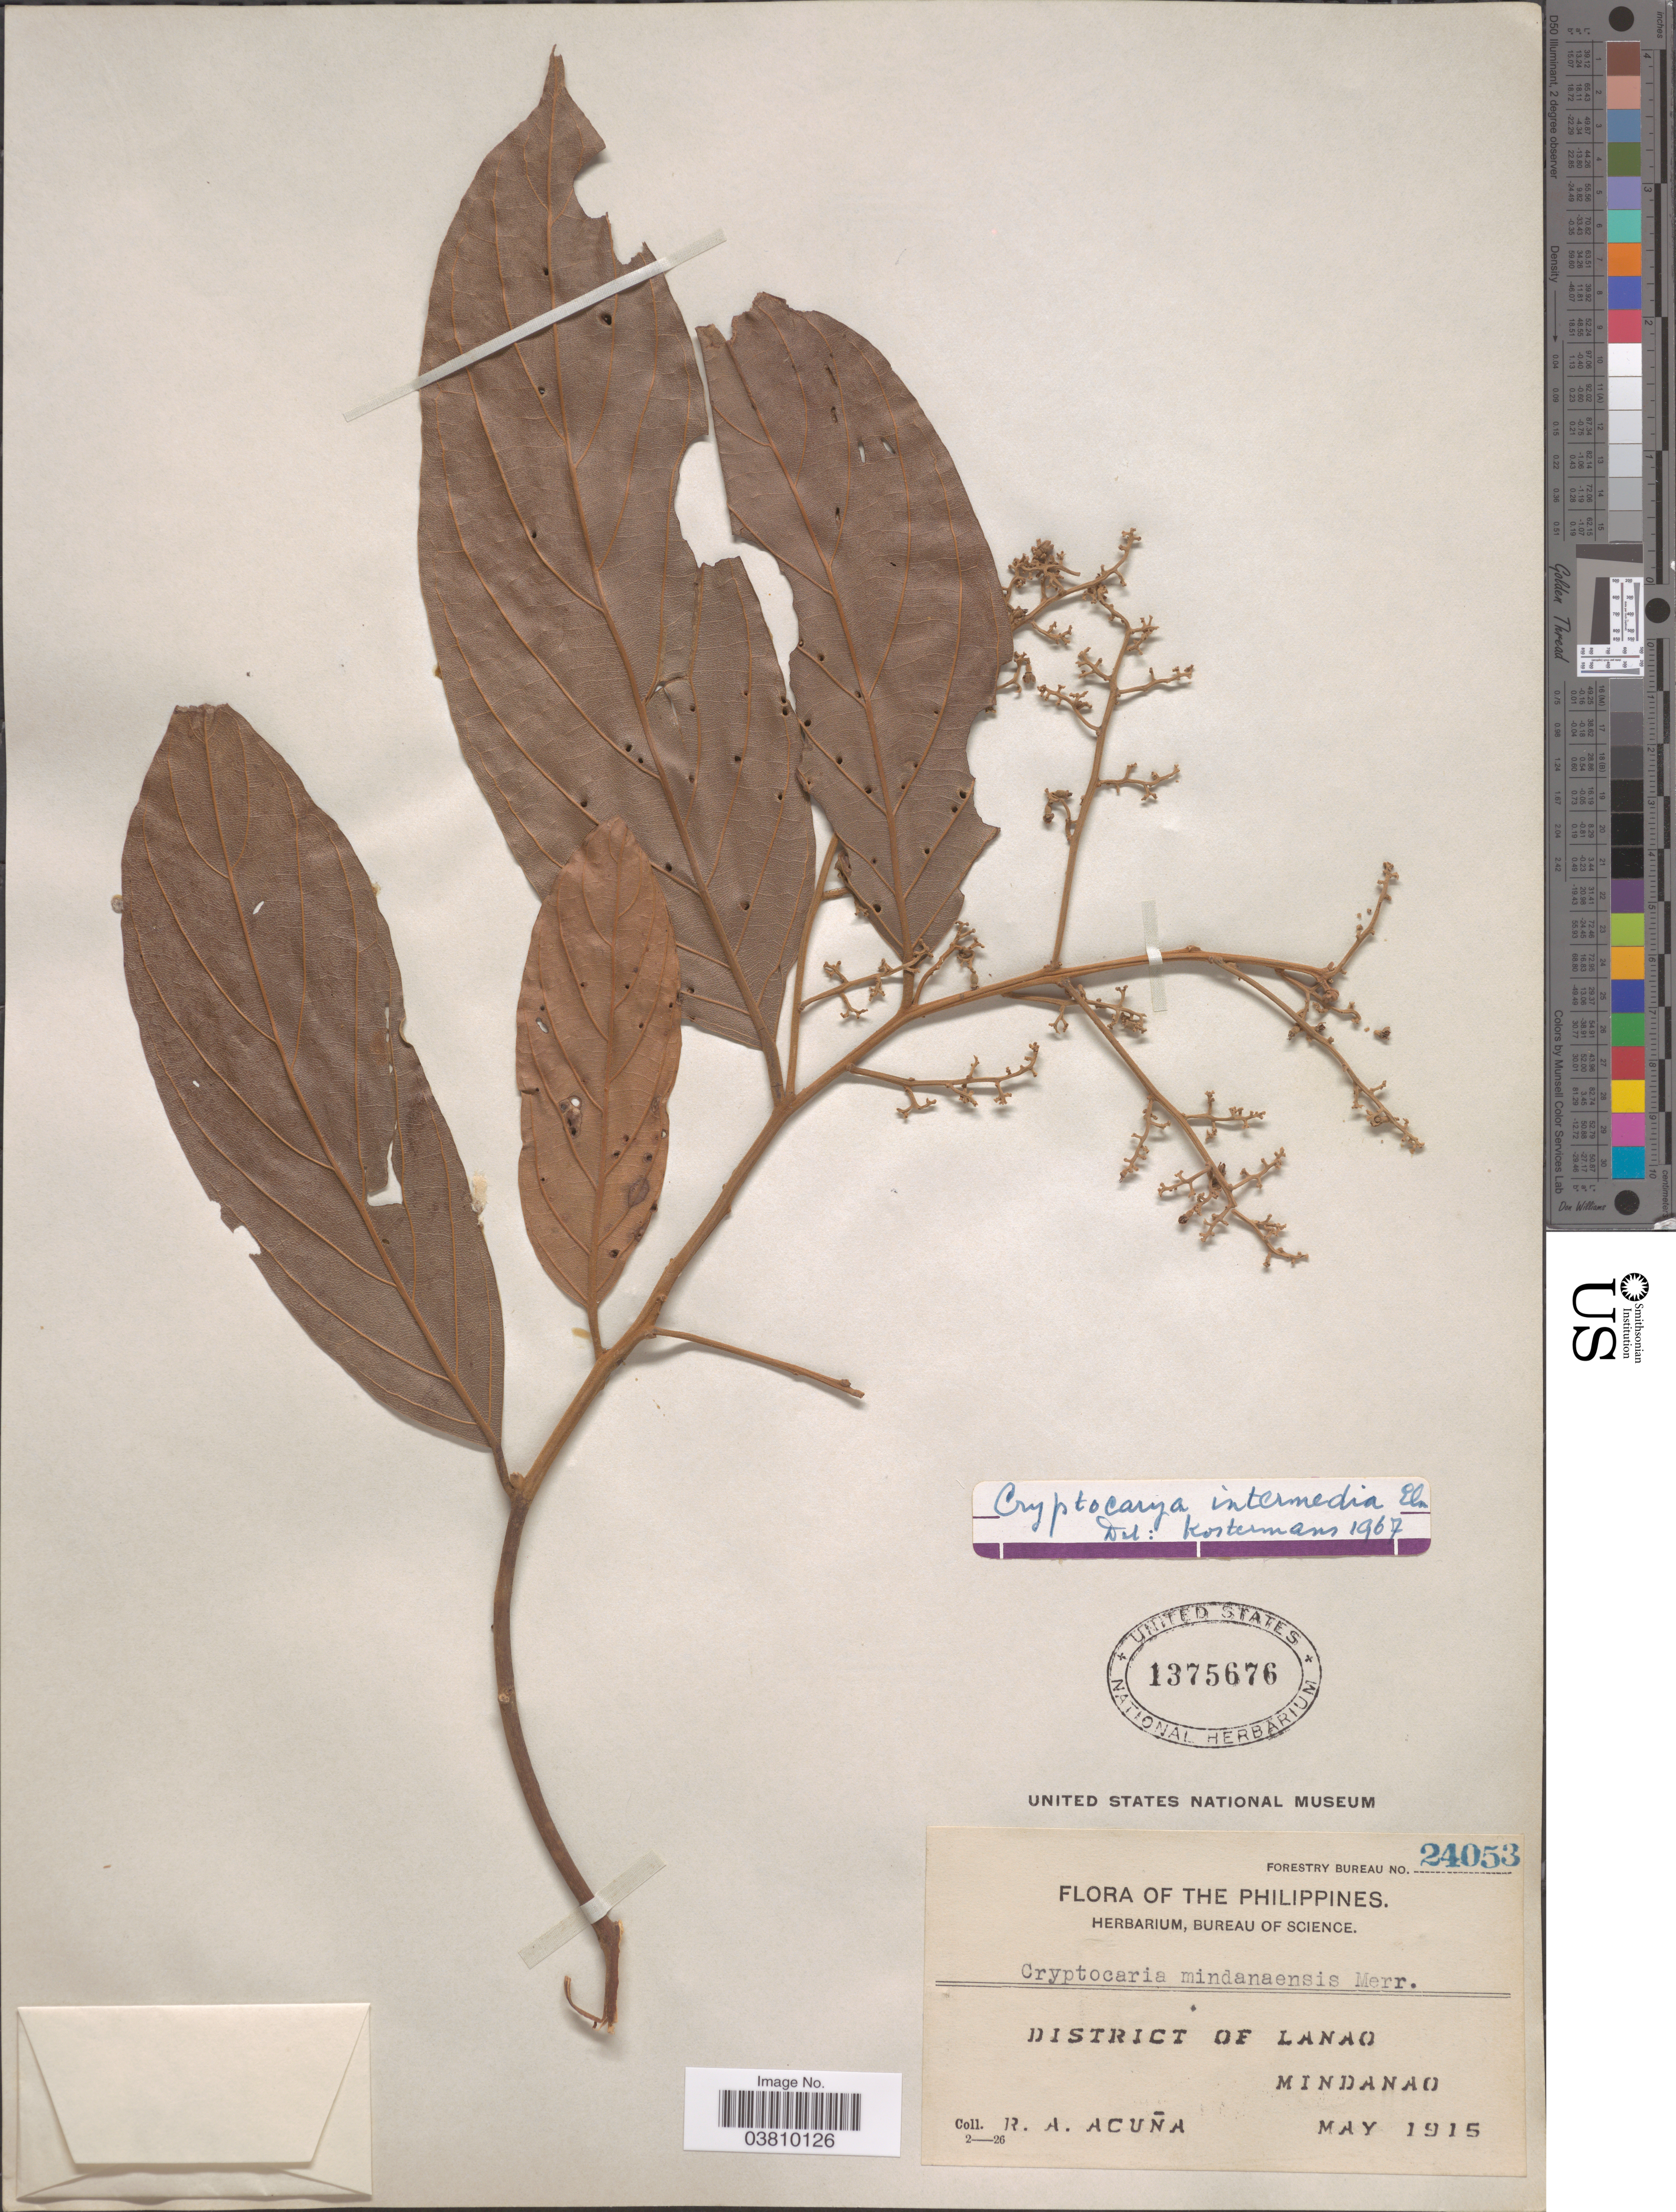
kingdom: Plantae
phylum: Tracheophyta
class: Magnoliopsida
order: Laurales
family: Lauraceae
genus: Cryptocarya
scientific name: Cryptocarya intermedia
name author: Elmer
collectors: R. A. Acuña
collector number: Forestry Bureau 24053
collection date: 1915-05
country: Philippines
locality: District of Lanao, Mindanao.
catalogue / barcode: US 1375676